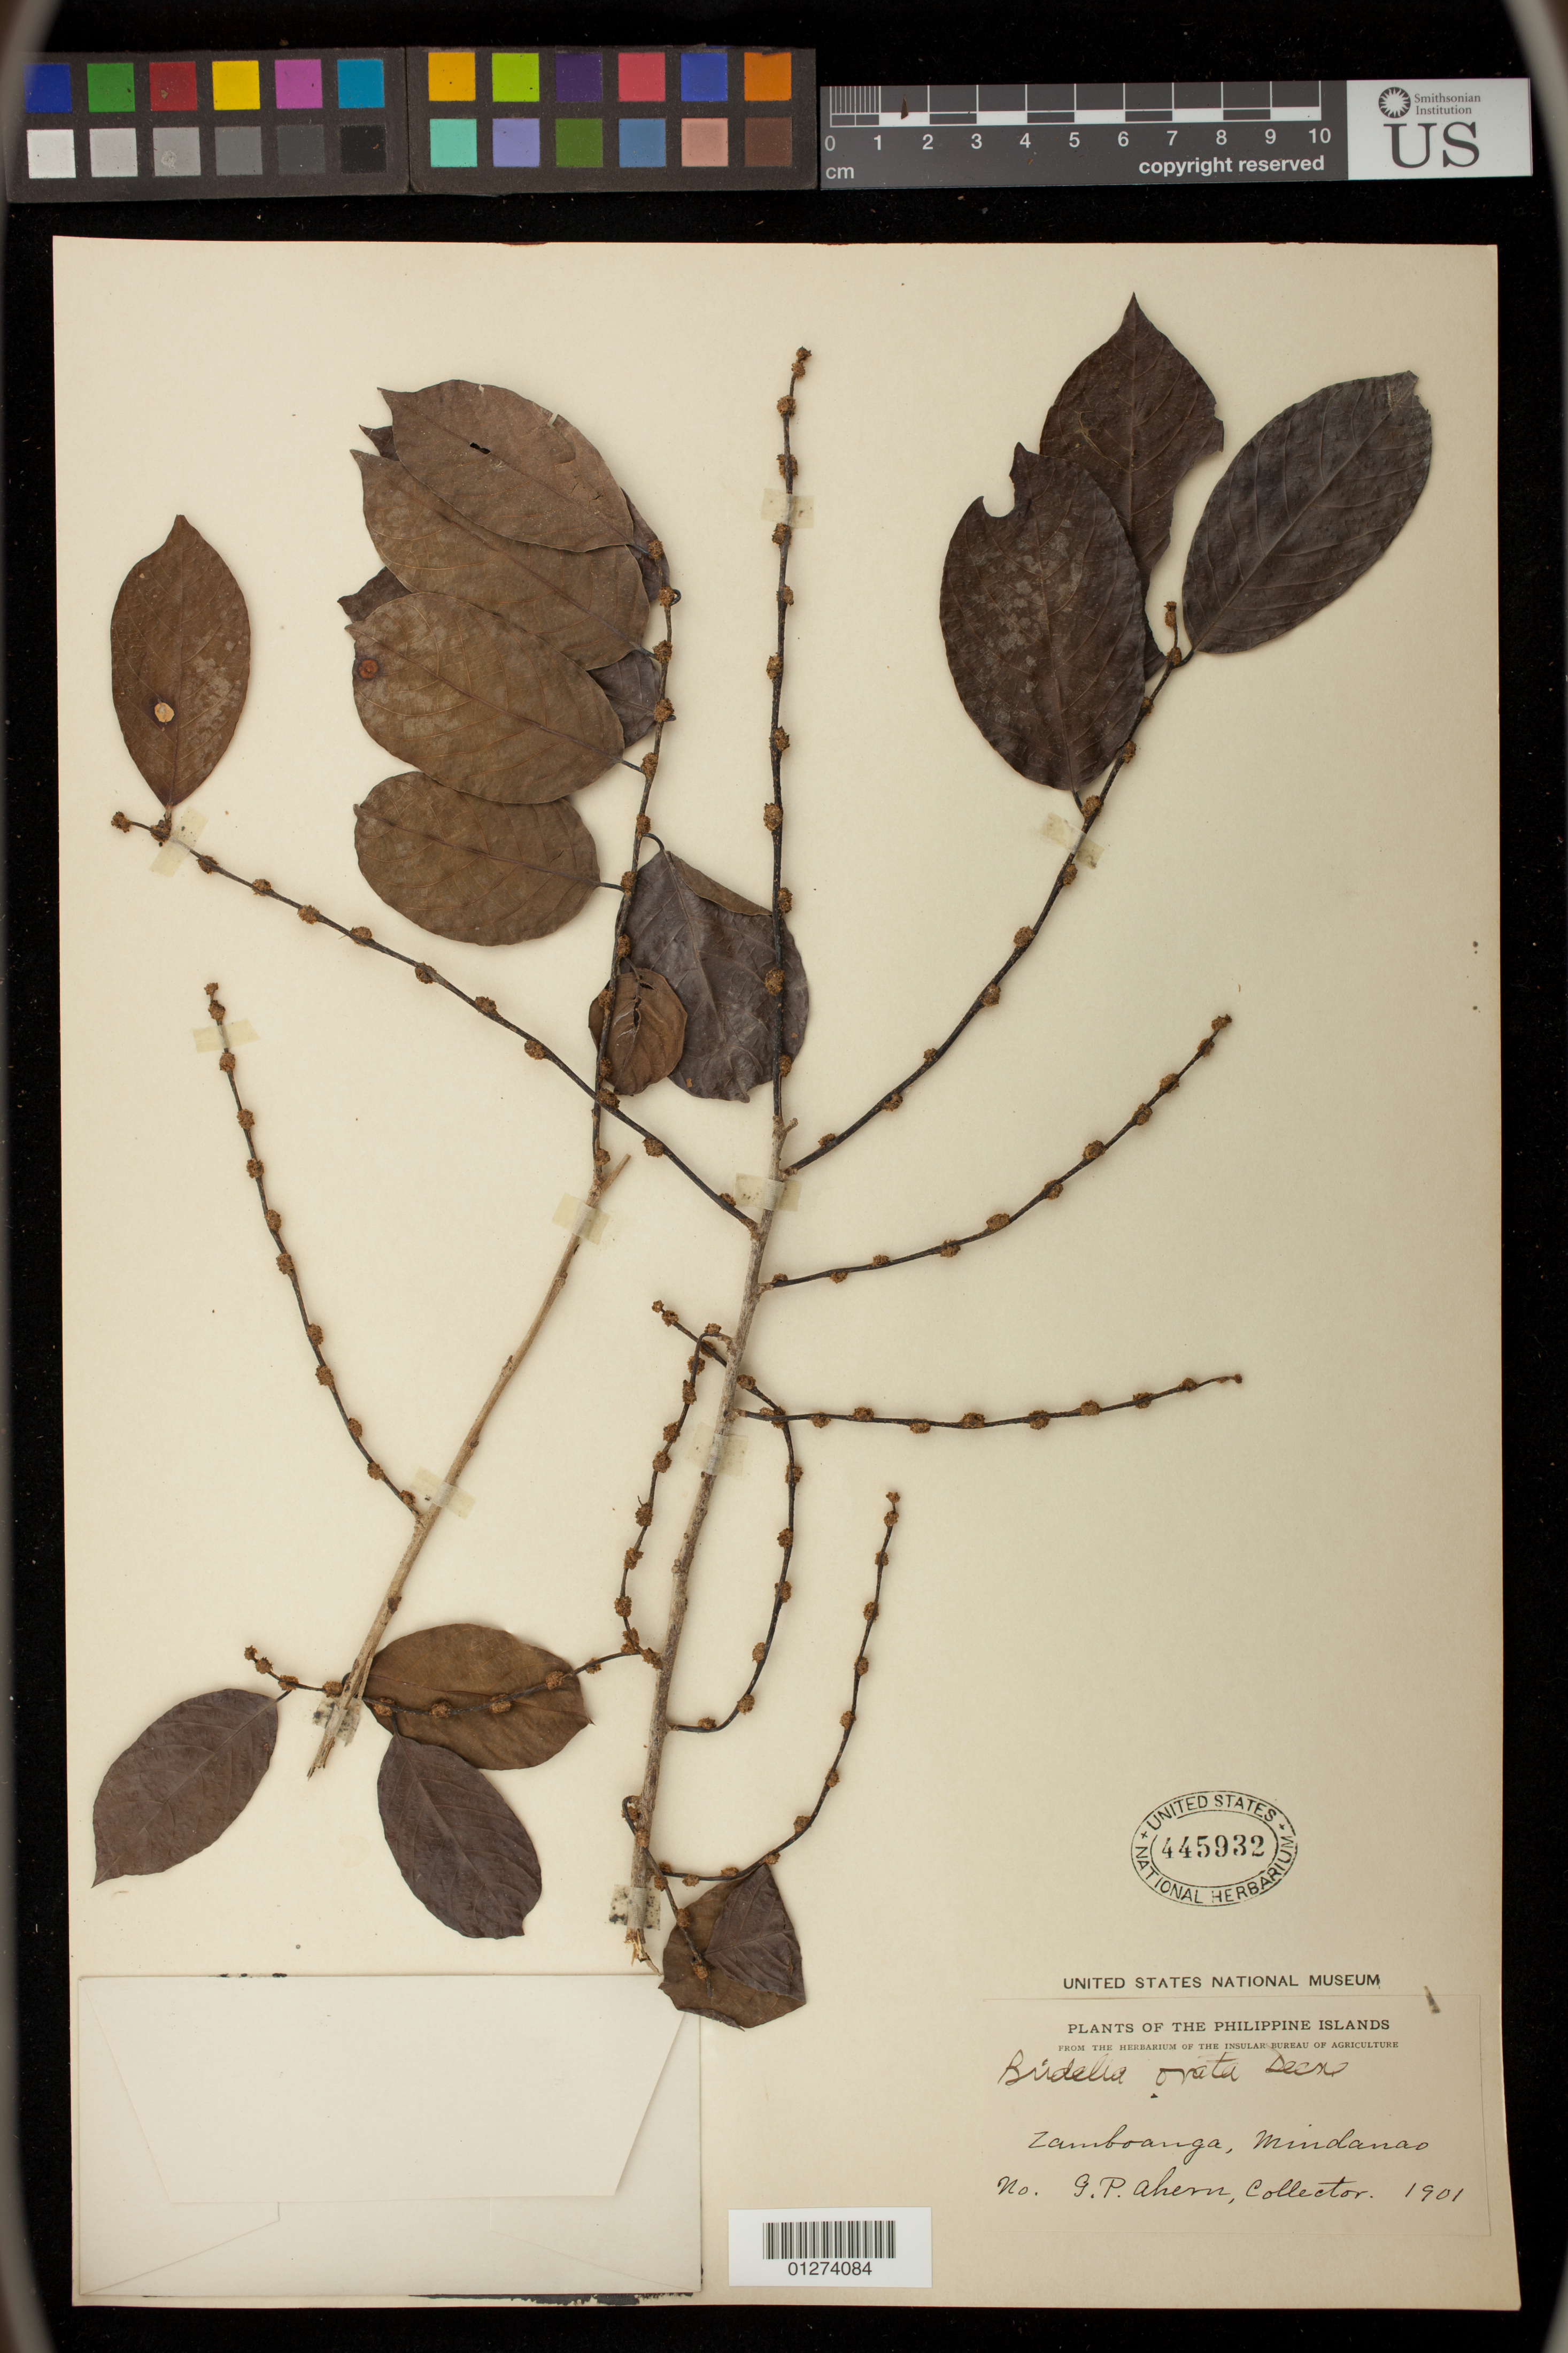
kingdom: Plantae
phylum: Tracheophyta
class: Magnoliopsida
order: Malpighiales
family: Phyllanthaceae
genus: Bridelia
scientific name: Bridelia insulana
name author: Hance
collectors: G. Ahern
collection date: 1901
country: Philippines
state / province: Zamboanga Peninsula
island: Mindanao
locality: Zamboanga, Mindanao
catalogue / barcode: US 445932